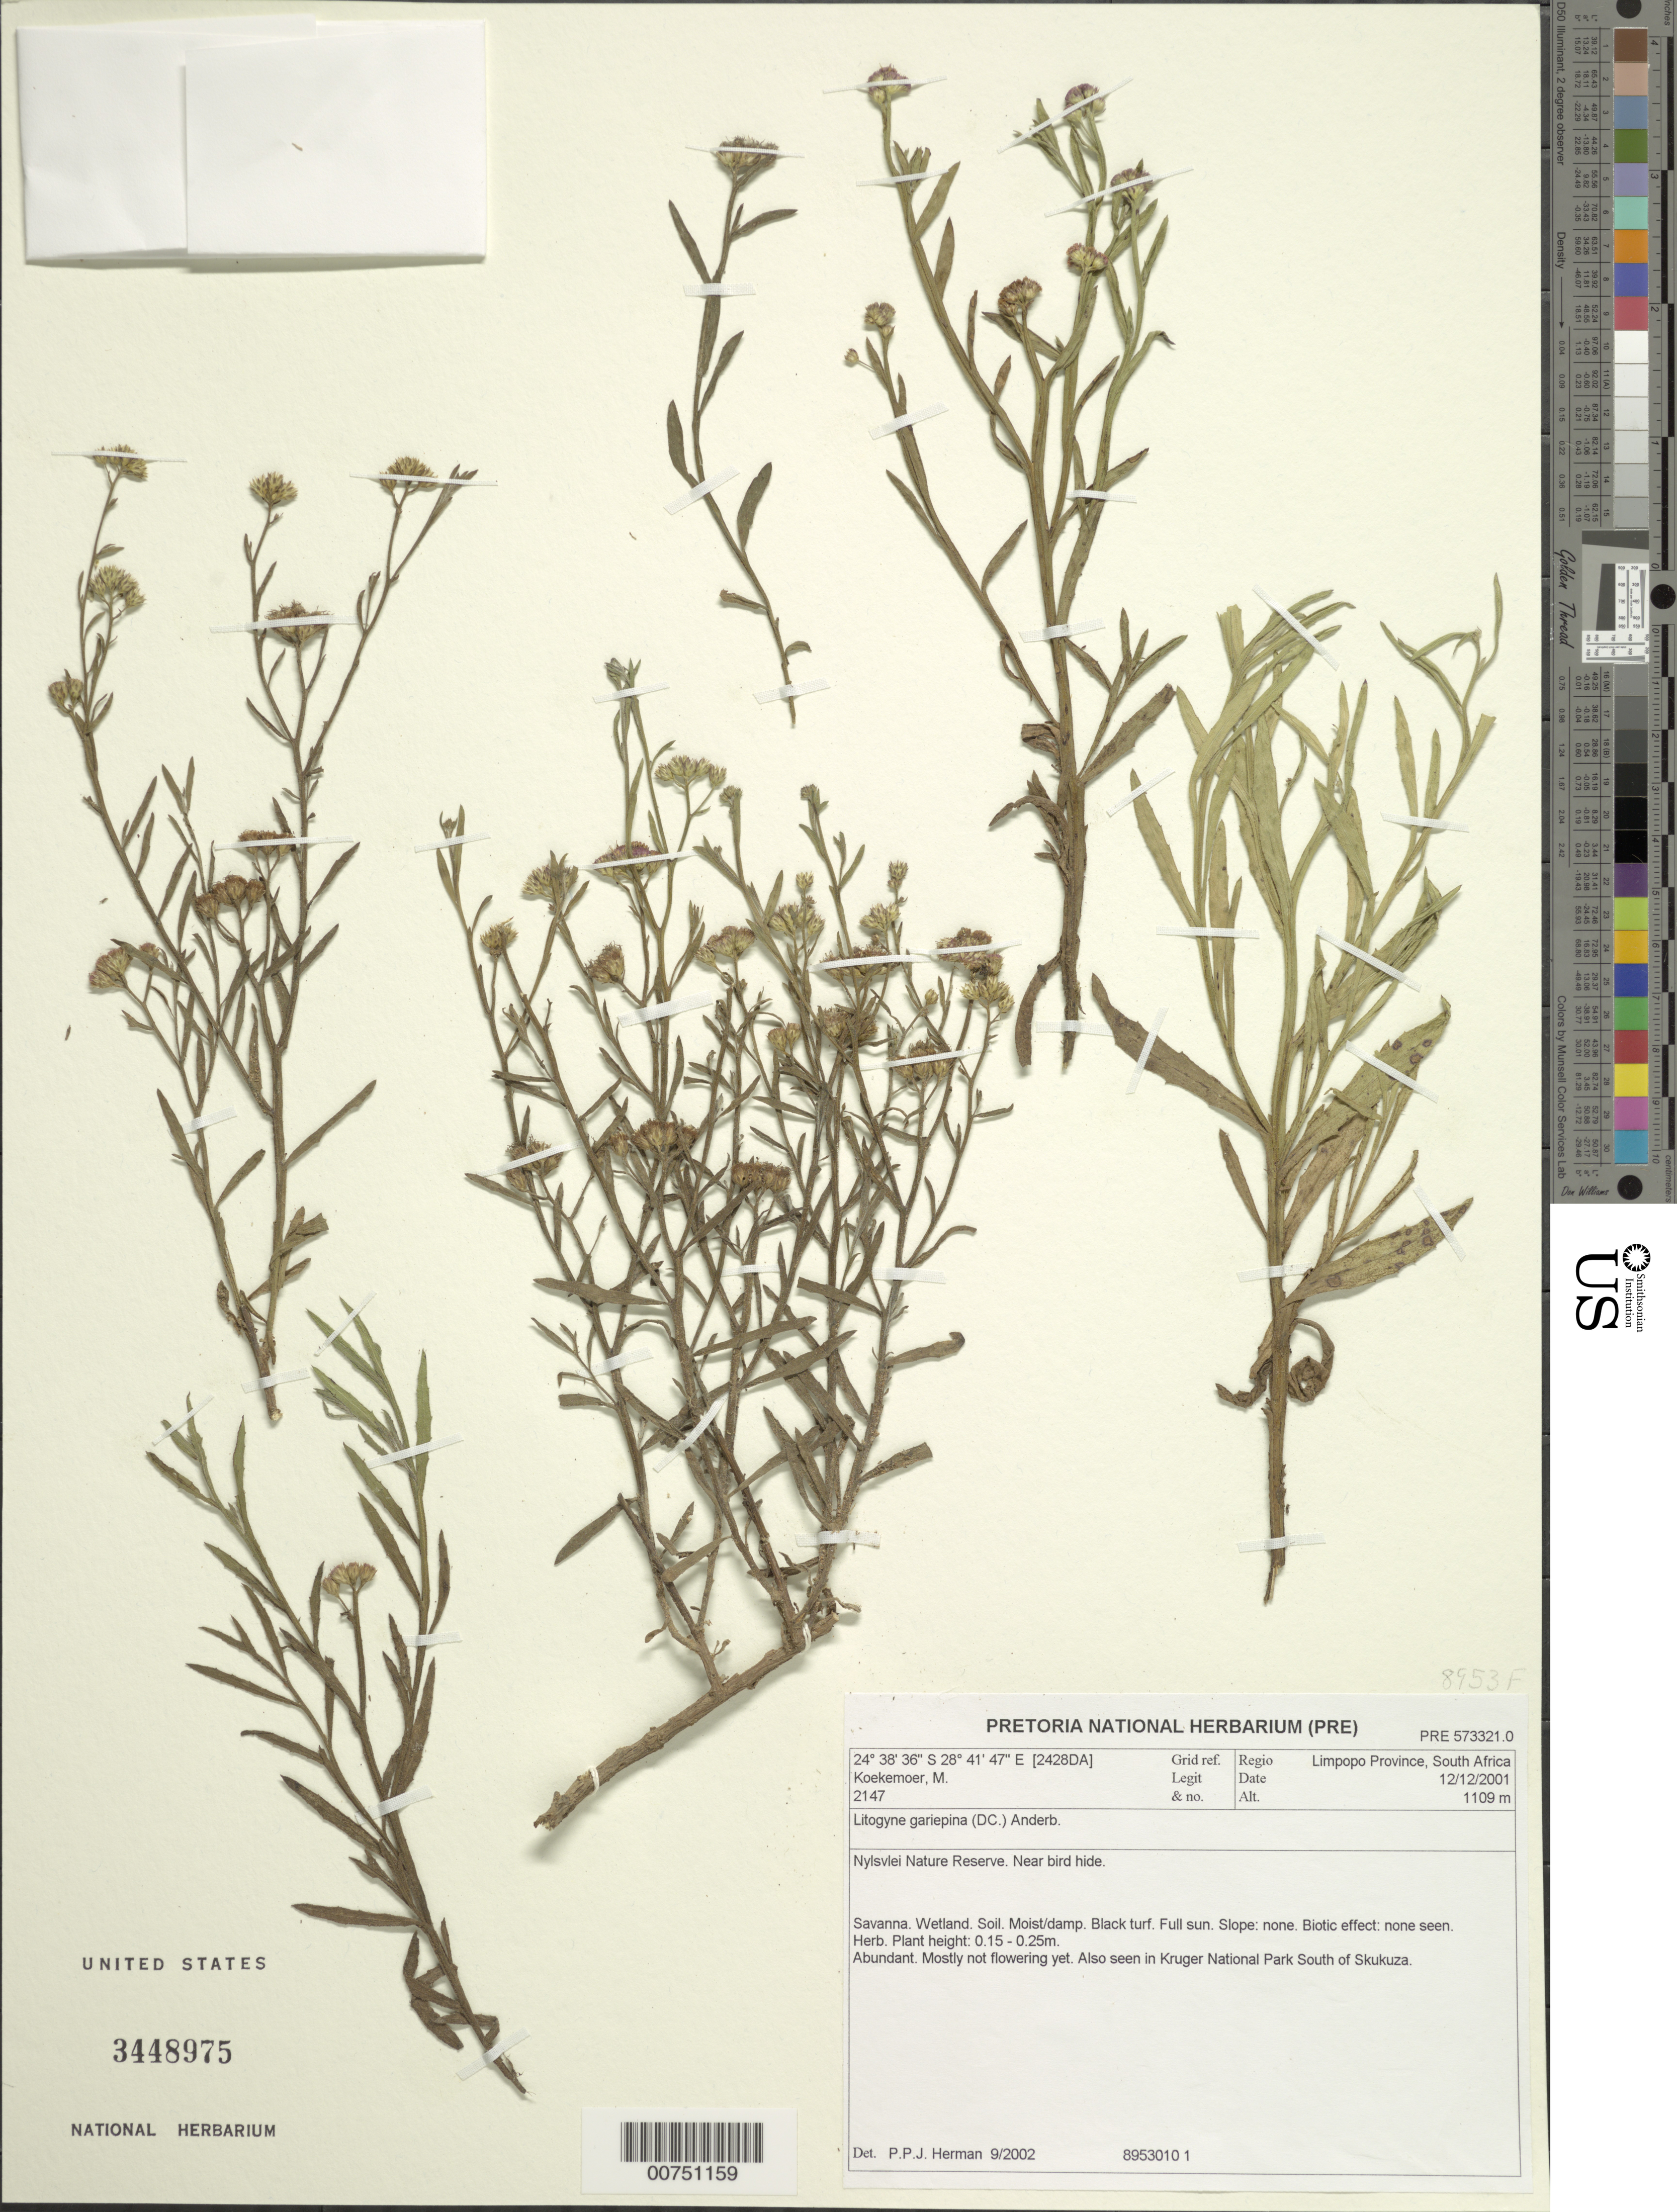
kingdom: Plantae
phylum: Tracheophyta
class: Magnoliopsida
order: Asterales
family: Asteraceae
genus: Litogyne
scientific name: Litogyne gariepina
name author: (DC.) Anderb.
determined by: Herman, P. P. J.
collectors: M. Koekemoer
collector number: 2147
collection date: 2001-12-12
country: South Africa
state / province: Limpopo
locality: Nylsvlei Nature Reserve, S of Skukuza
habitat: Savanna; wetland, moist/damp soil, black turf, full sun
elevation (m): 1109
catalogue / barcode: US 3448975